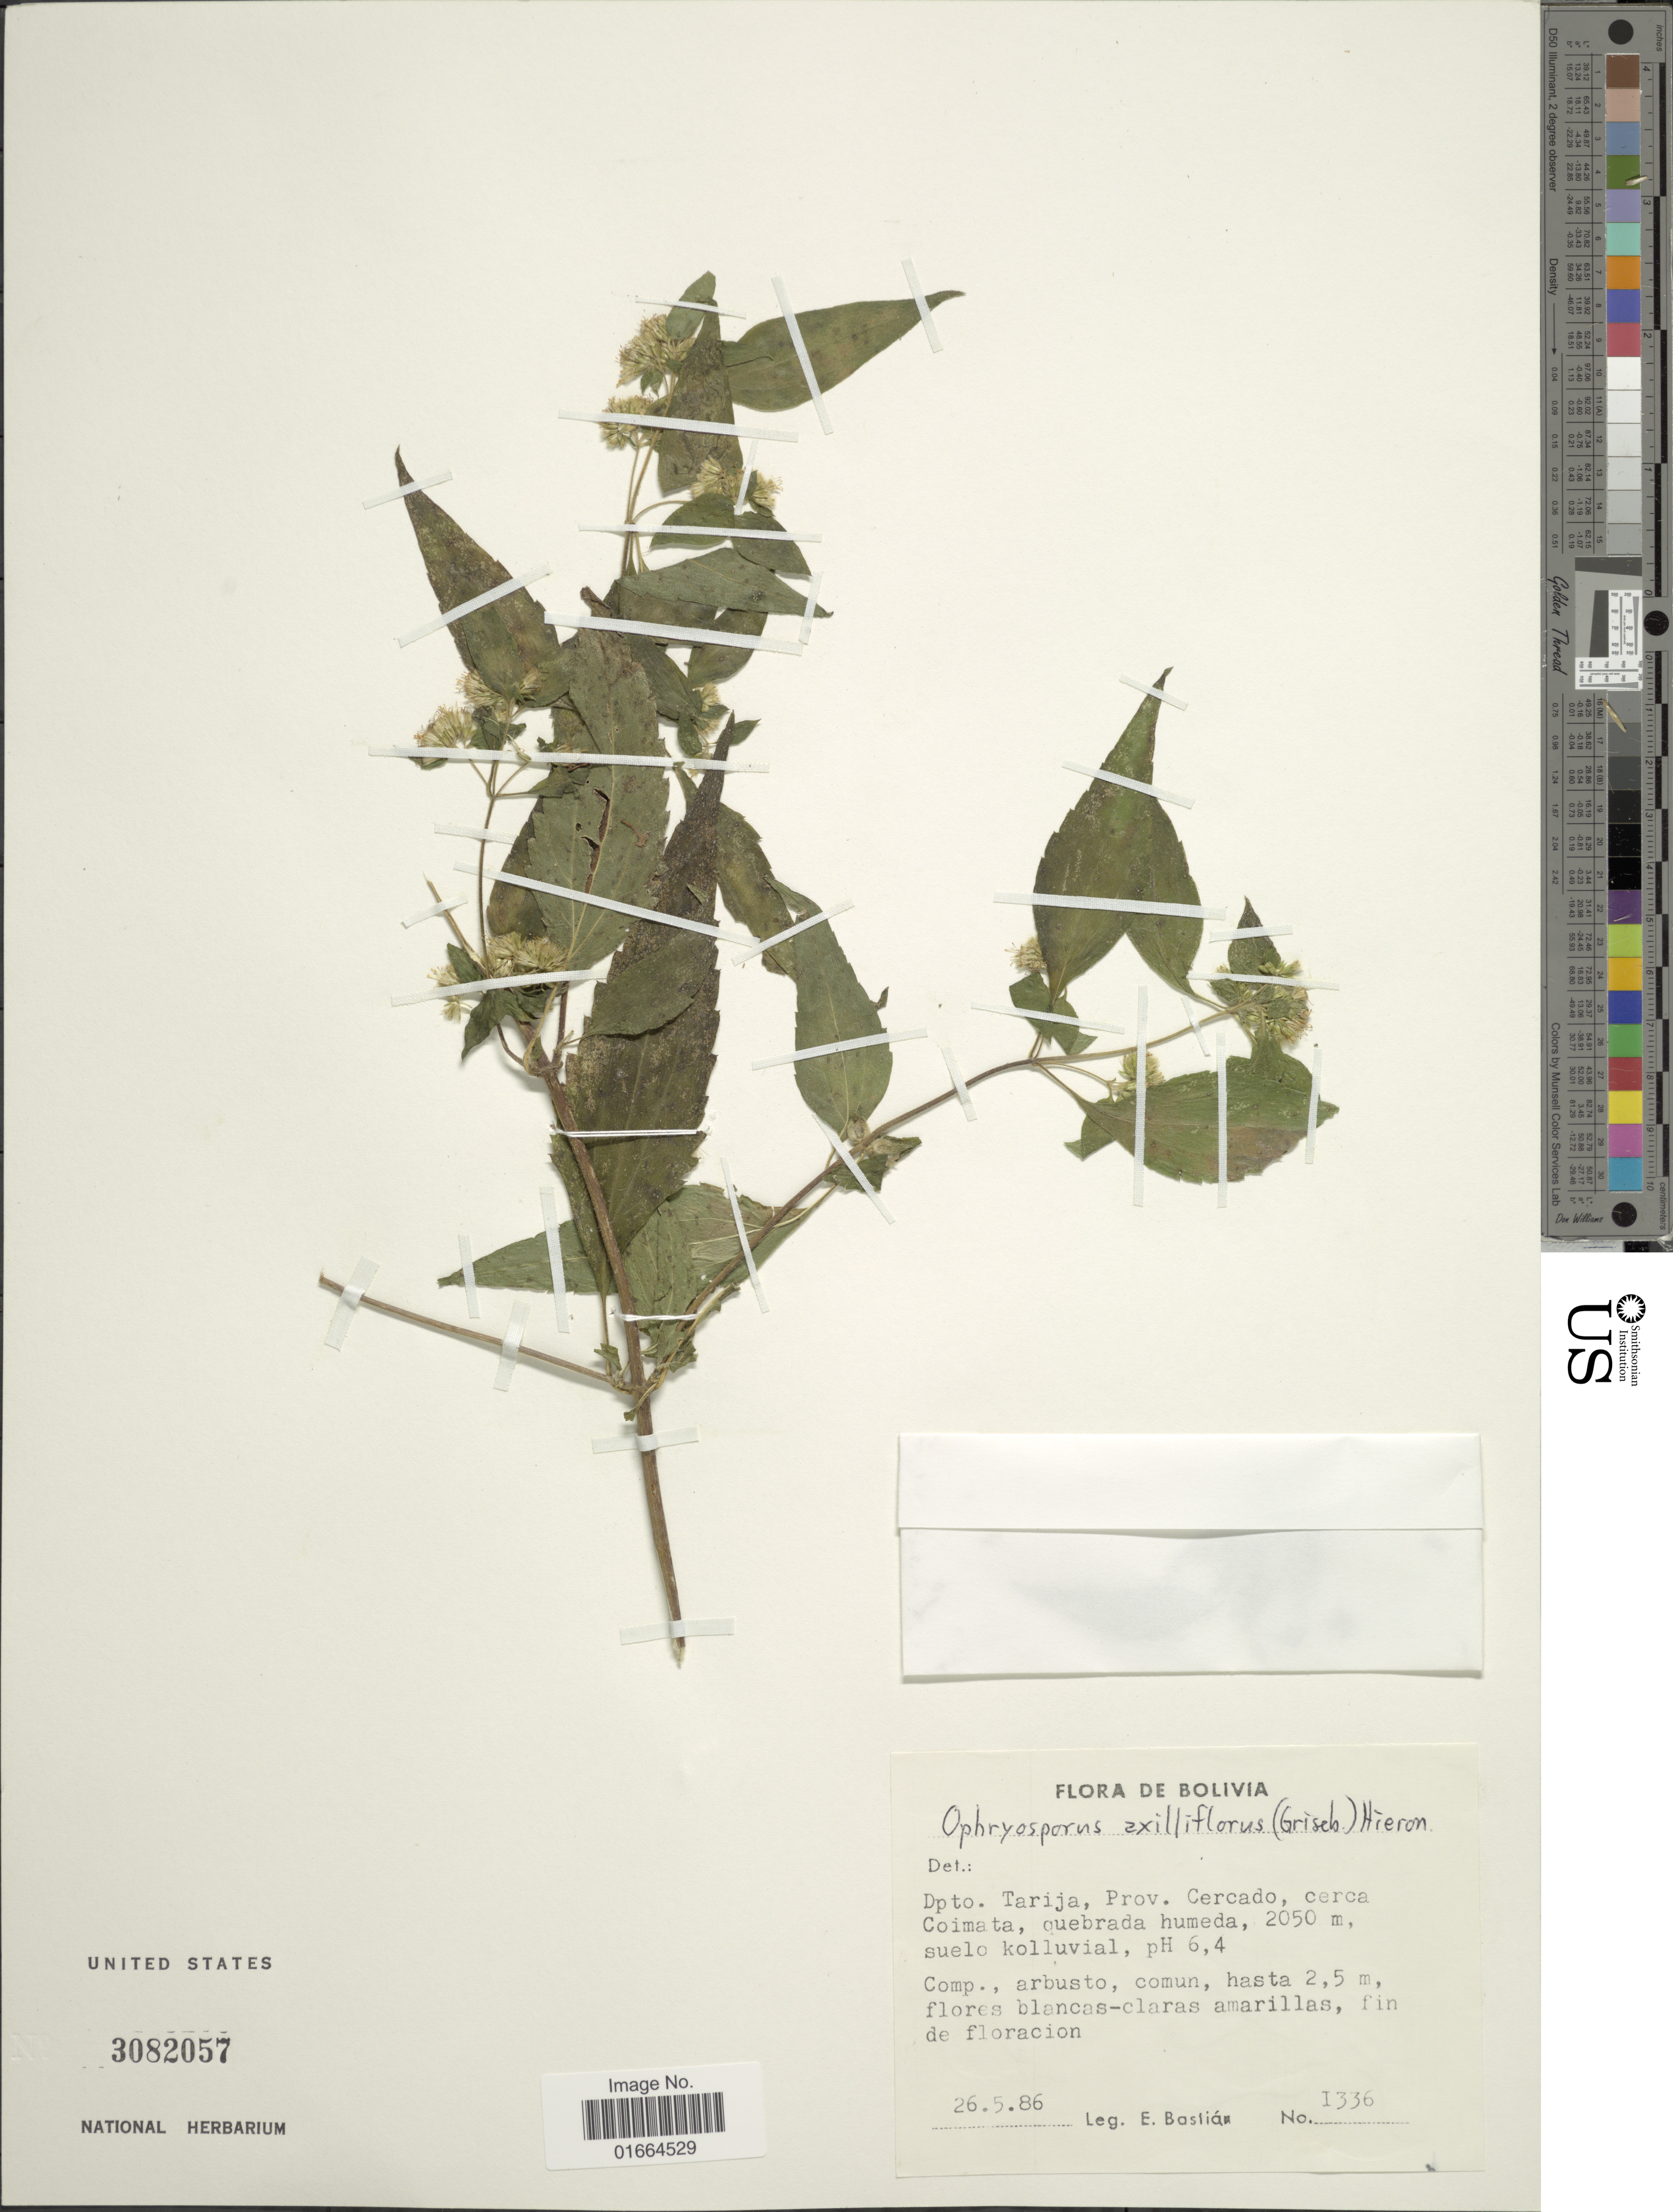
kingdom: Plantae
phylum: Tracheophyta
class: Magnoliopsida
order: Asterales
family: Asteraceae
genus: Ophryosporus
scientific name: Ophryosporus axilliflorus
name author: (Griseb.) Hieron.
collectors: E. Bastian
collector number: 1336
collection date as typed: Transcribed d/m/y: 26/5/86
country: Bolivia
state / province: Tarija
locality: Dpto. Tarija, Prov. Cercado, cerca Coimata, quebrada humeda, suelo kolluvial, pH 6.4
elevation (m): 2050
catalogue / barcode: US 3082057